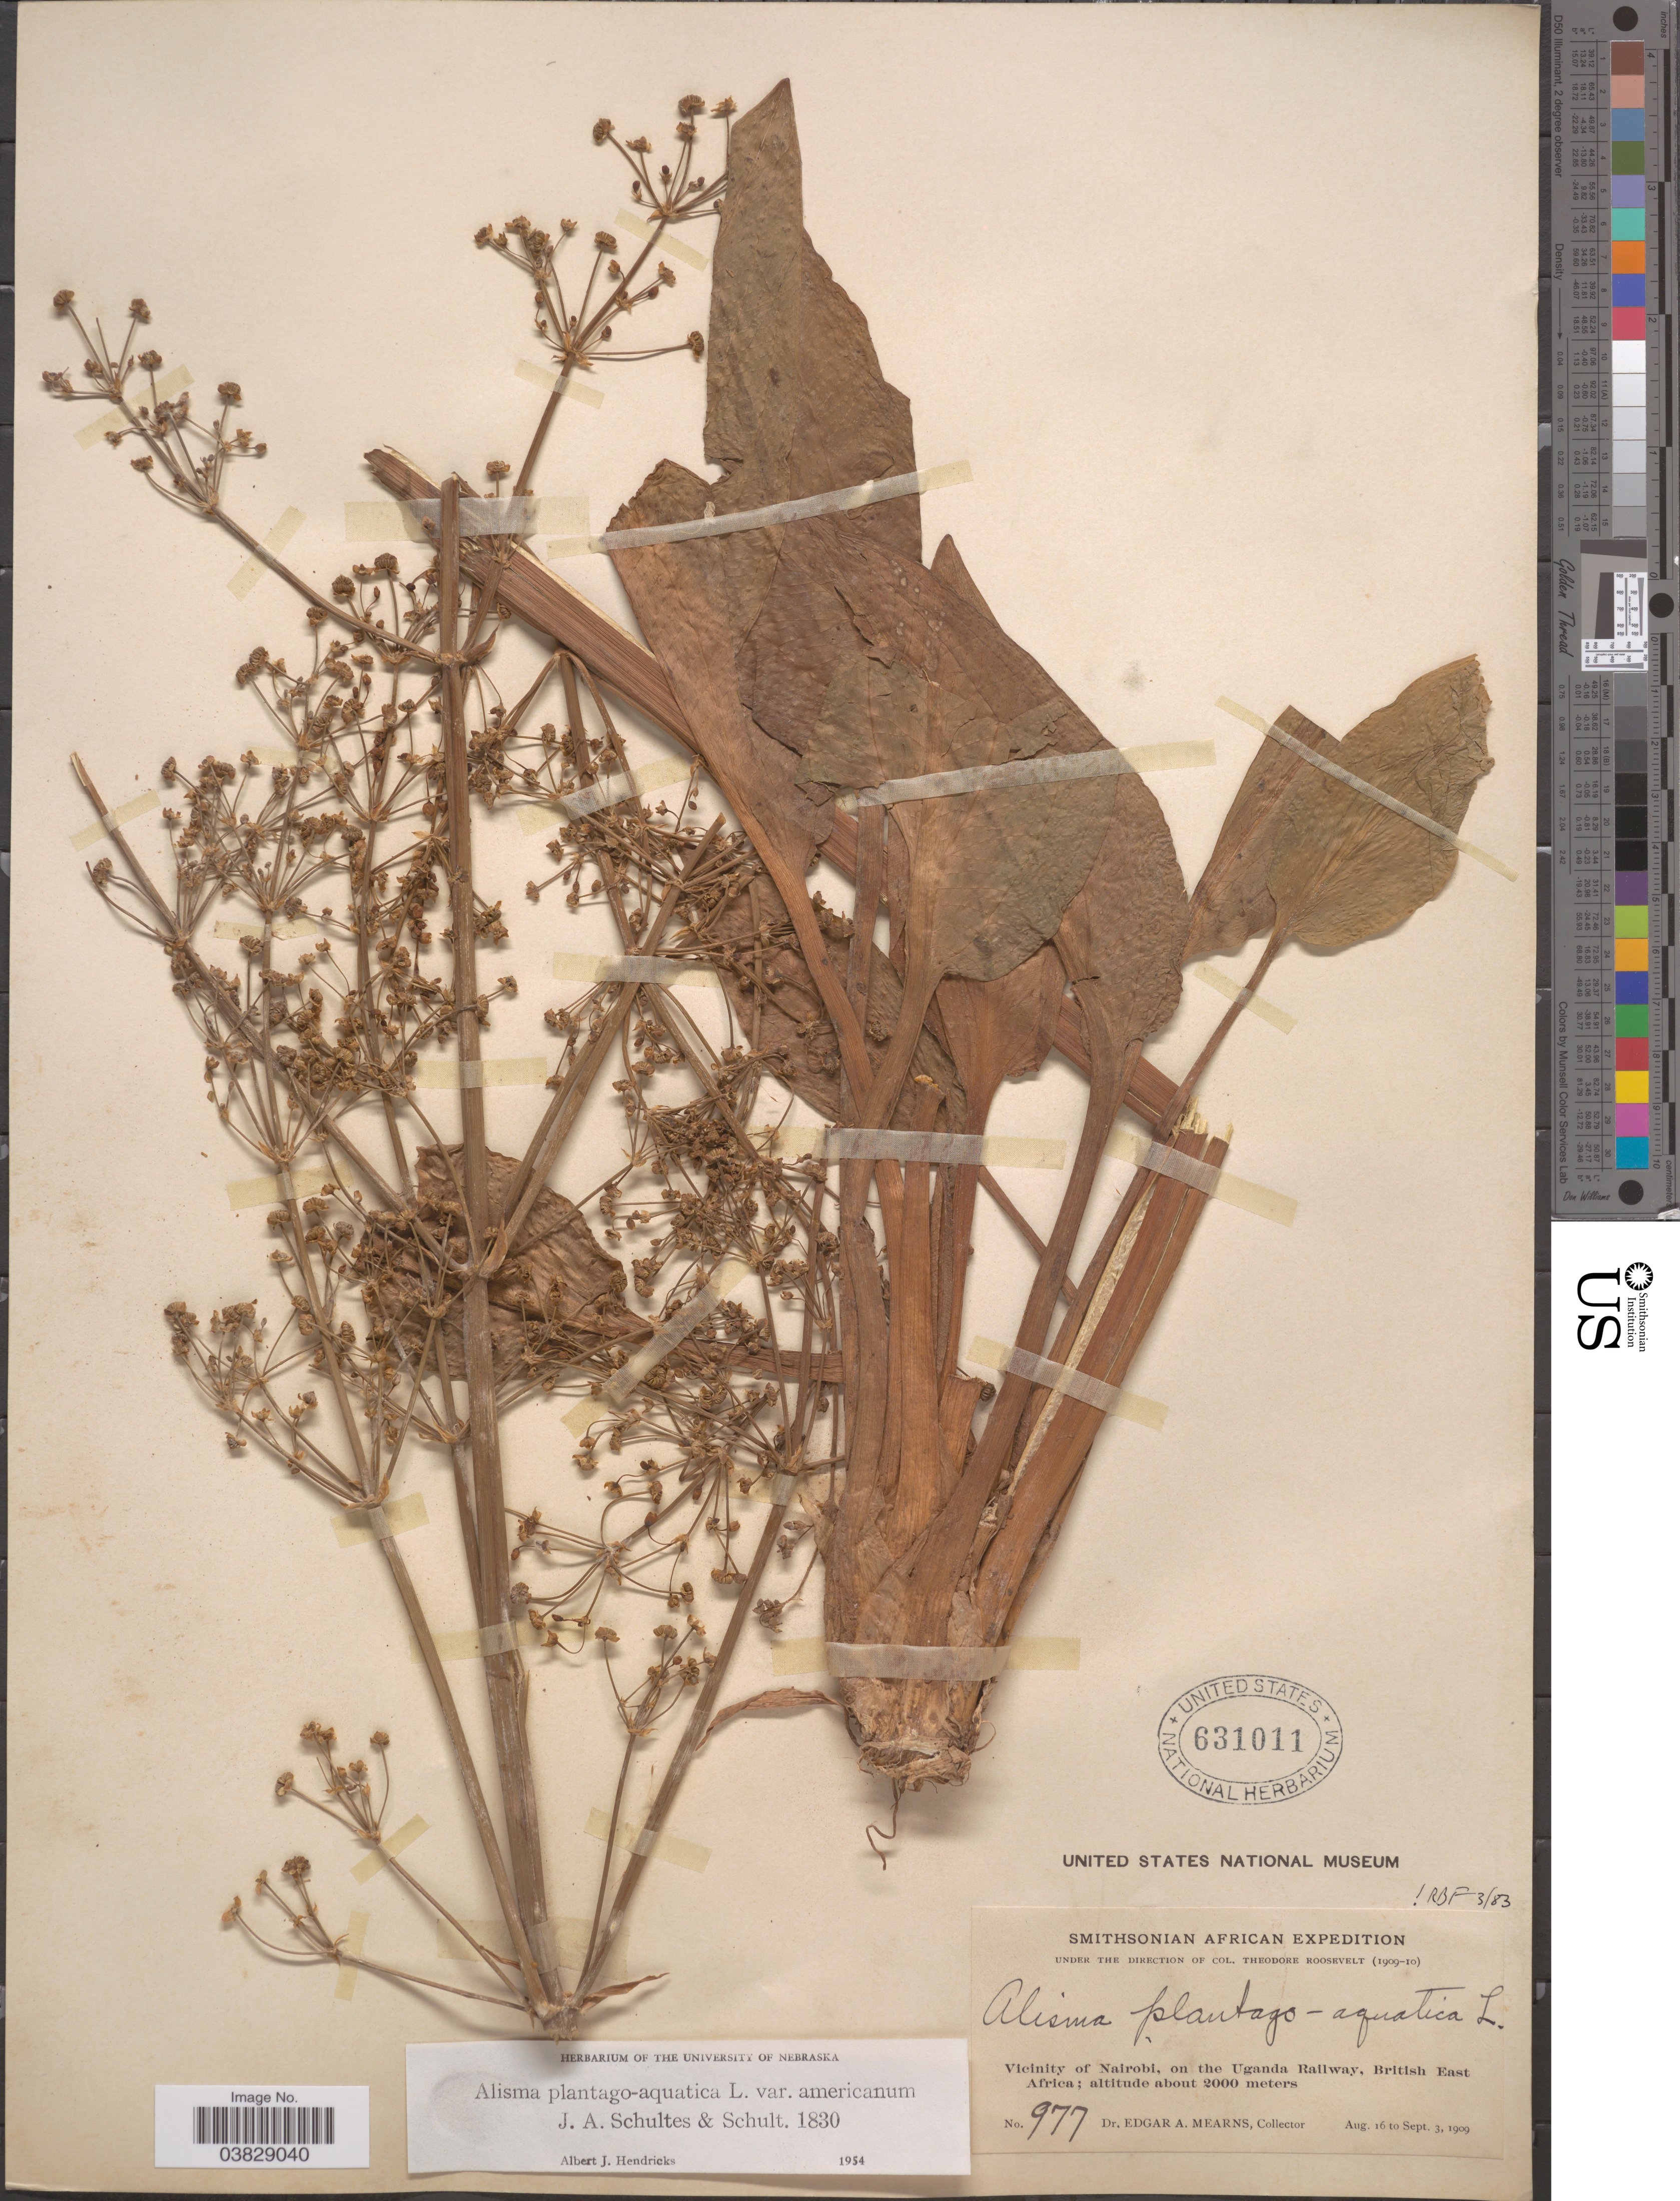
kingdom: Plantae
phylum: Tracheophyta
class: Liliopsida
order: Alismatales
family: Alismataceae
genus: Alisma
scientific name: Alisma plantago-aquatica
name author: L.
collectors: E. A. Mearns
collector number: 977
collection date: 1909-08-16/1909-09-03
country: Uganda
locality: Vicinity of Nairobi, on the Uganda Railway, British East Africa.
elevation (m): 2000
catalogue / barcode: US 631011